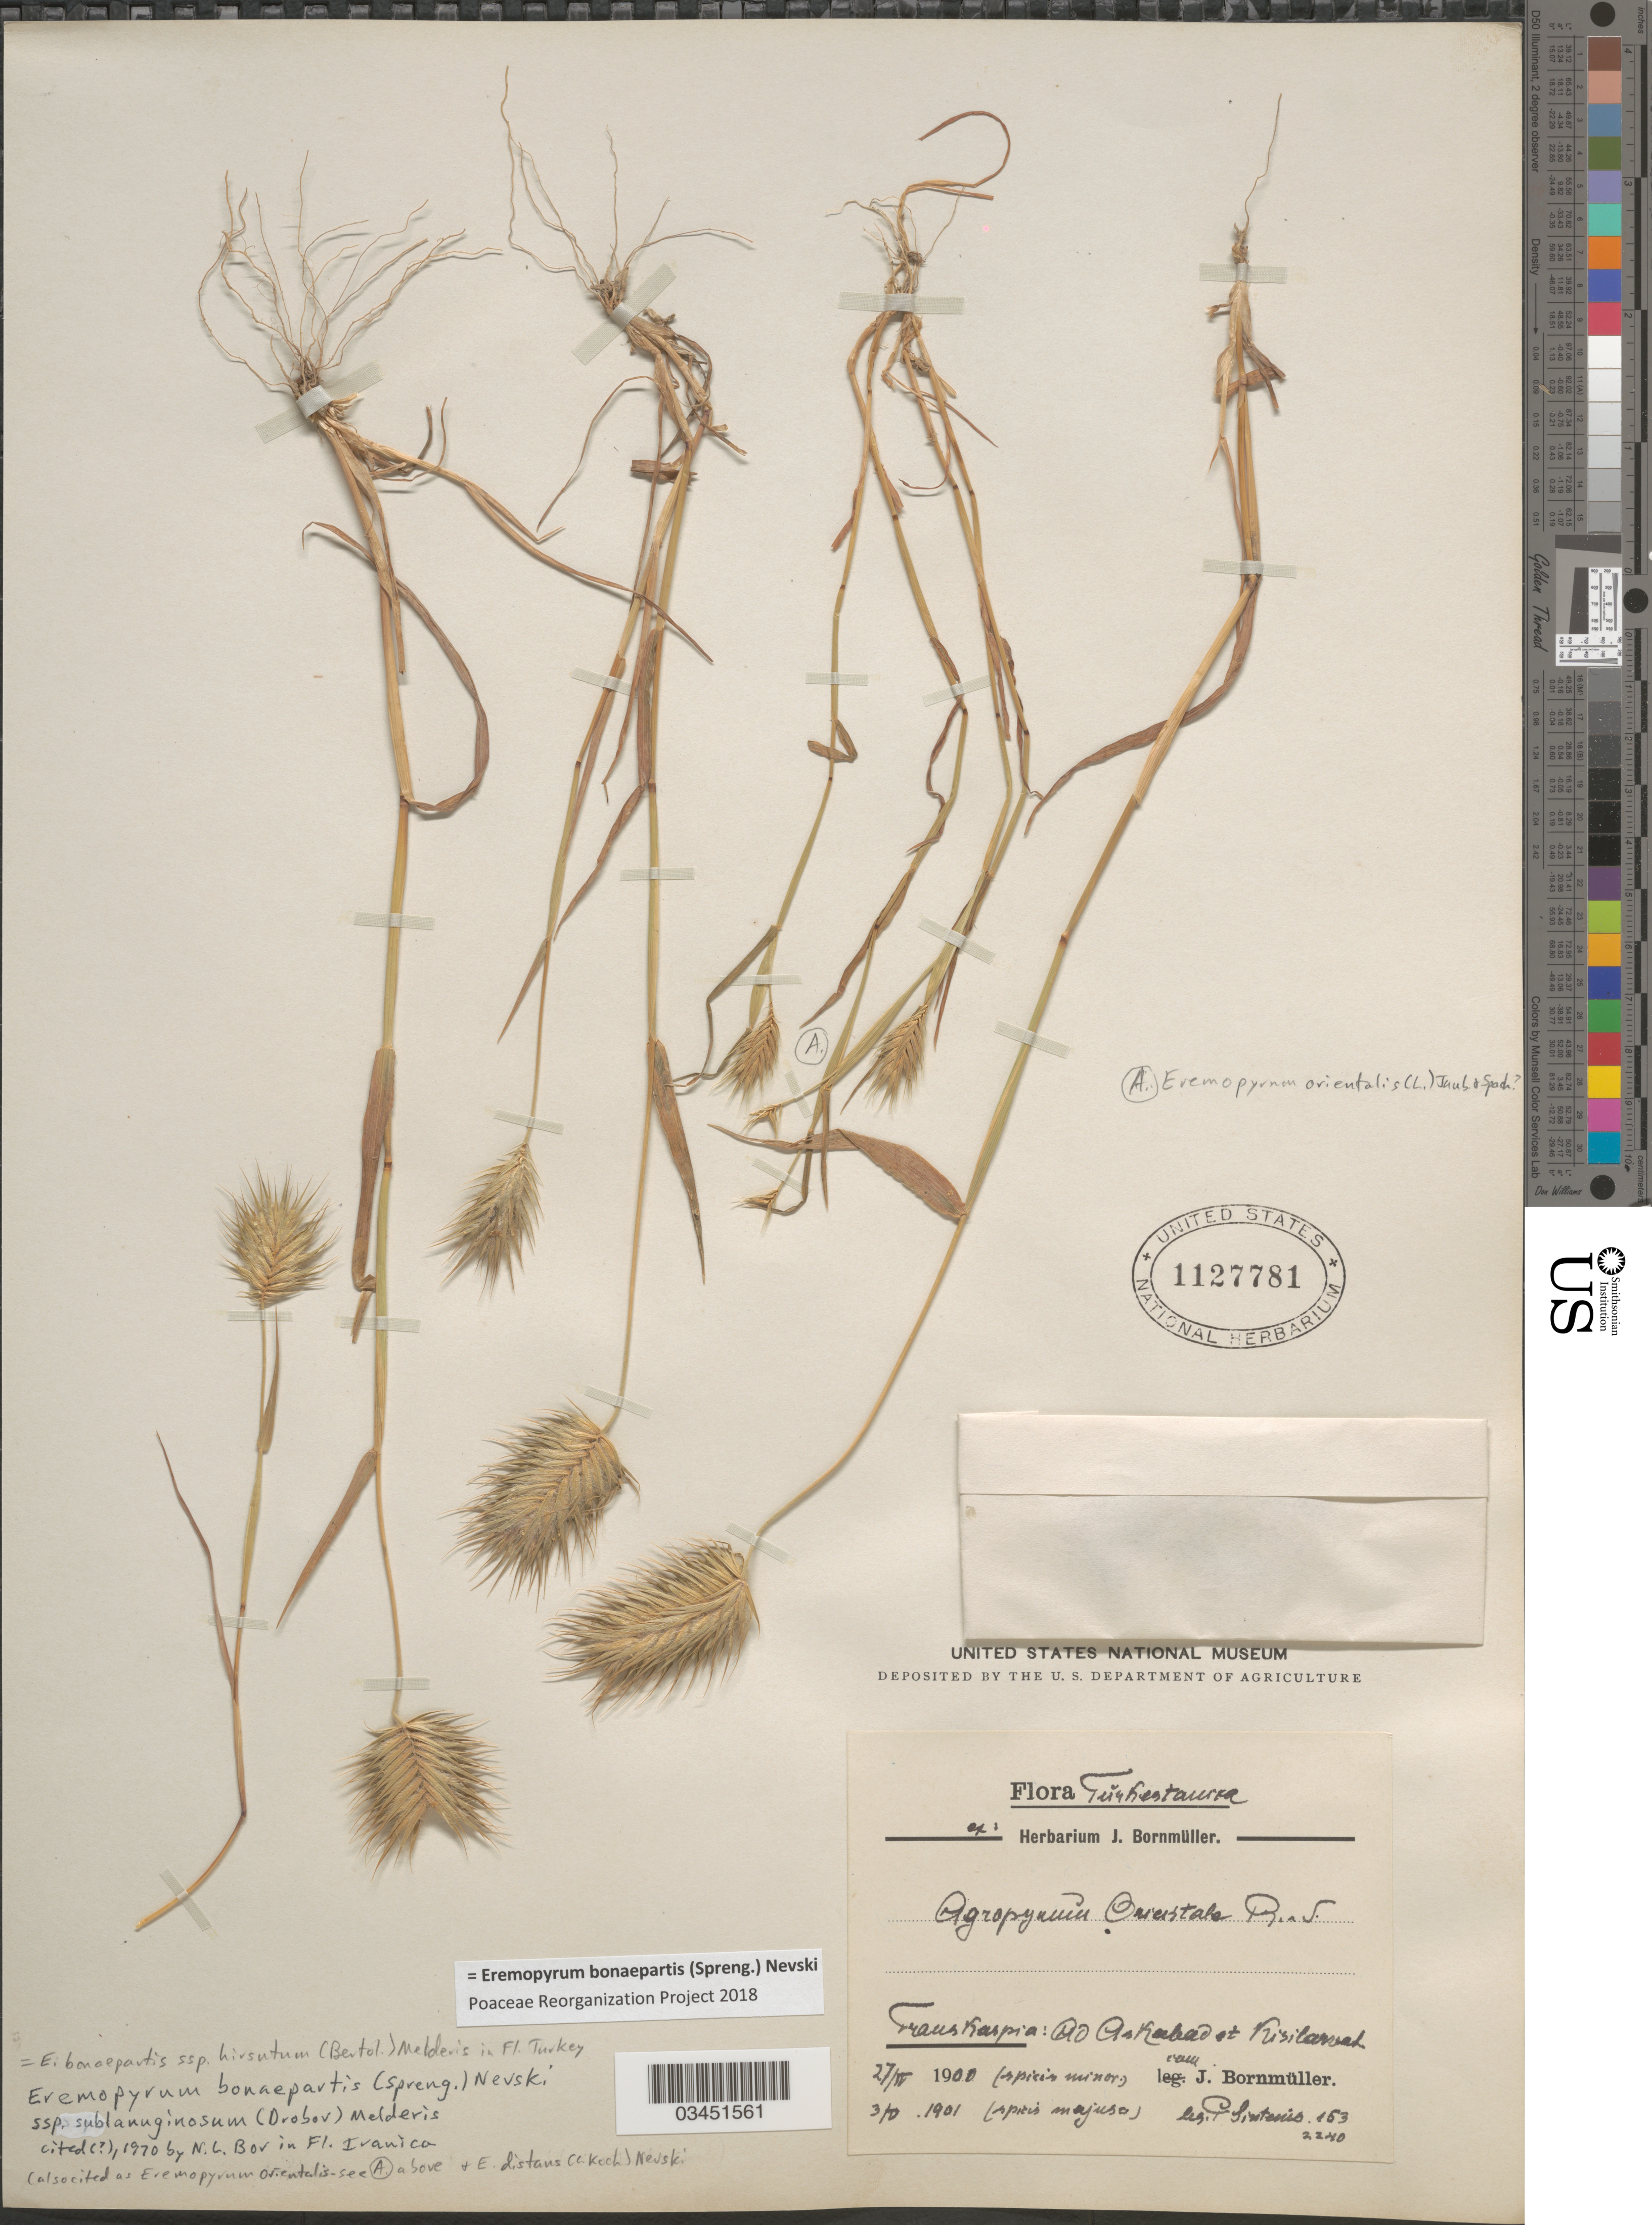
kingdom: Plantae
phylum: Tracheophyta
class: Liliopsida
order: Poales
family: Poaceae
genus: Eremopyrum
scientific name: Eremopyrum bonaepartis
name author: (Spreng.) Nevski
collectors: P. Sintenis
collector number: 153/2240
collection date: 1900-04-27/1901-05-03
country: Turkmenistan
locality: Tŭrkestania. Transkaspia: Ad Aschabad et Kisilanad. [interpreted]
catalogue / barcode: US 1127781